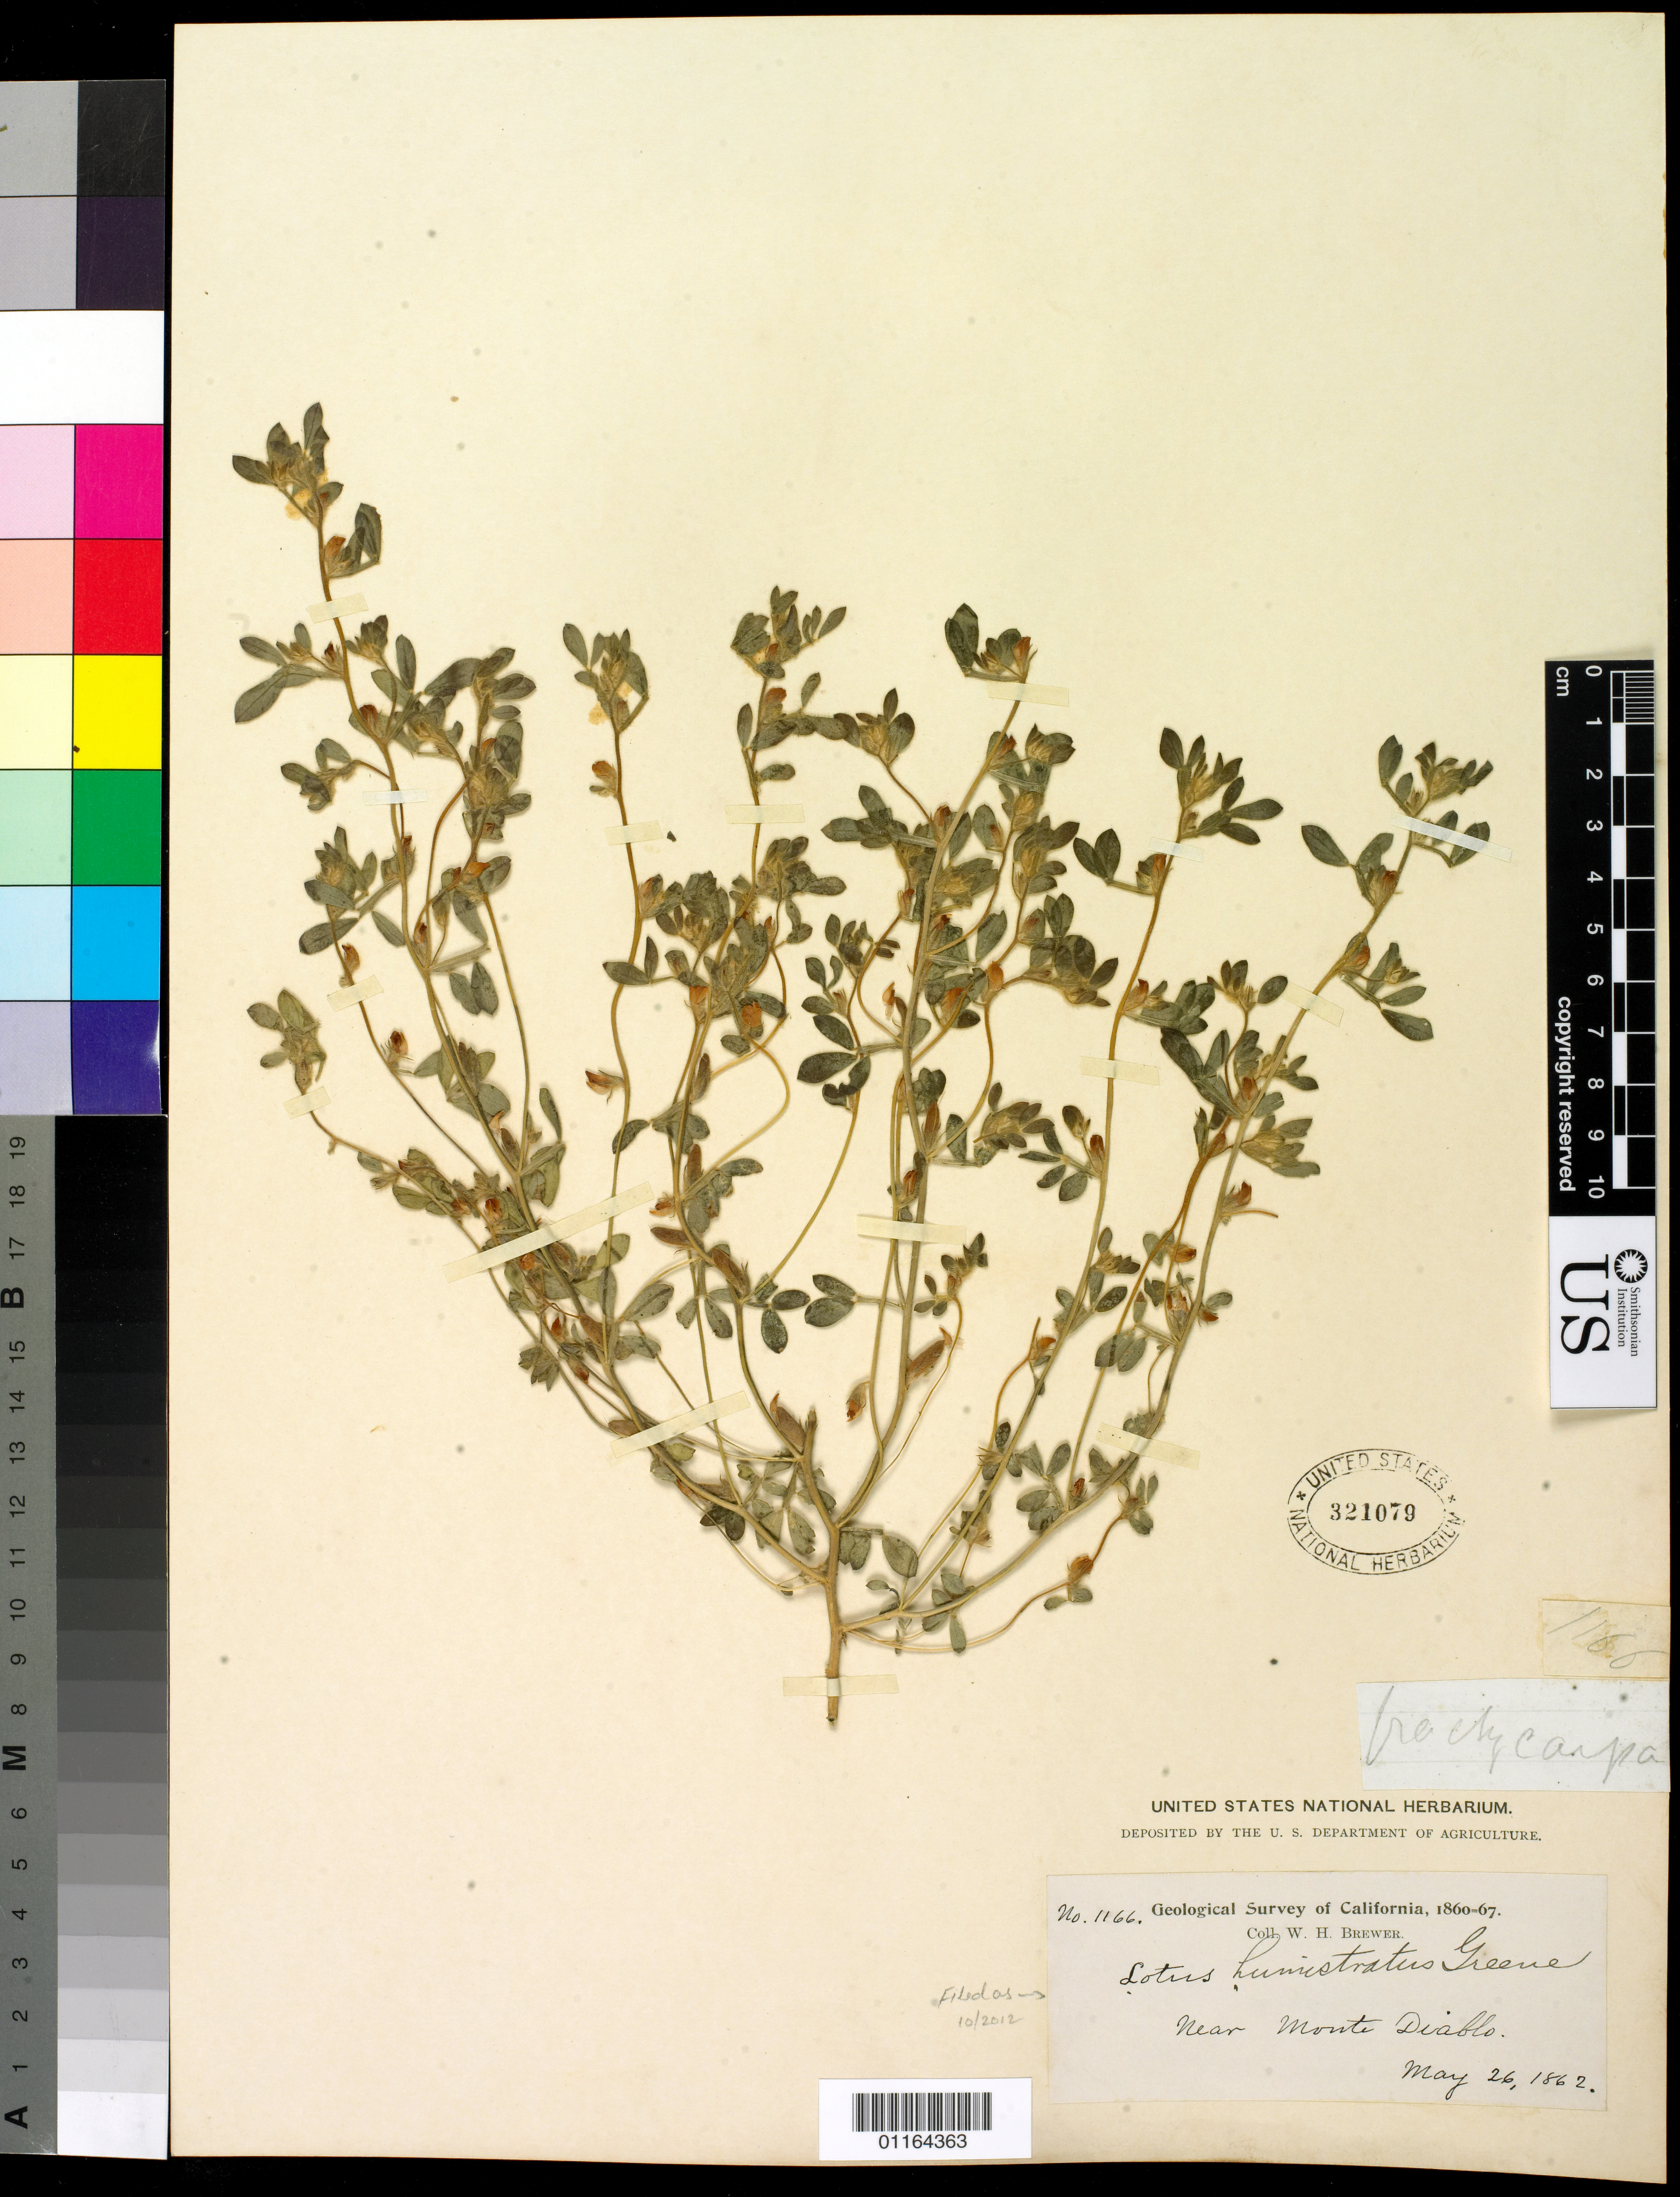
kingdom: Plantae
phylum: Tracheophyta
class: Magnoliopsida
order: Fabales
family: Fabaceae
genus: Acmispon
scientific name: Acmispon brachycarpus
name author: (Benth.) D.D. Sokoloff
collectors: W. H. Brewer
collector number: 1166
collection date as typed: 26 May 1862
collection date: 1862-05-26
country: United States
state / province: California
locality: Near Monte Diabolo.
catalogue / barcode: US 321079